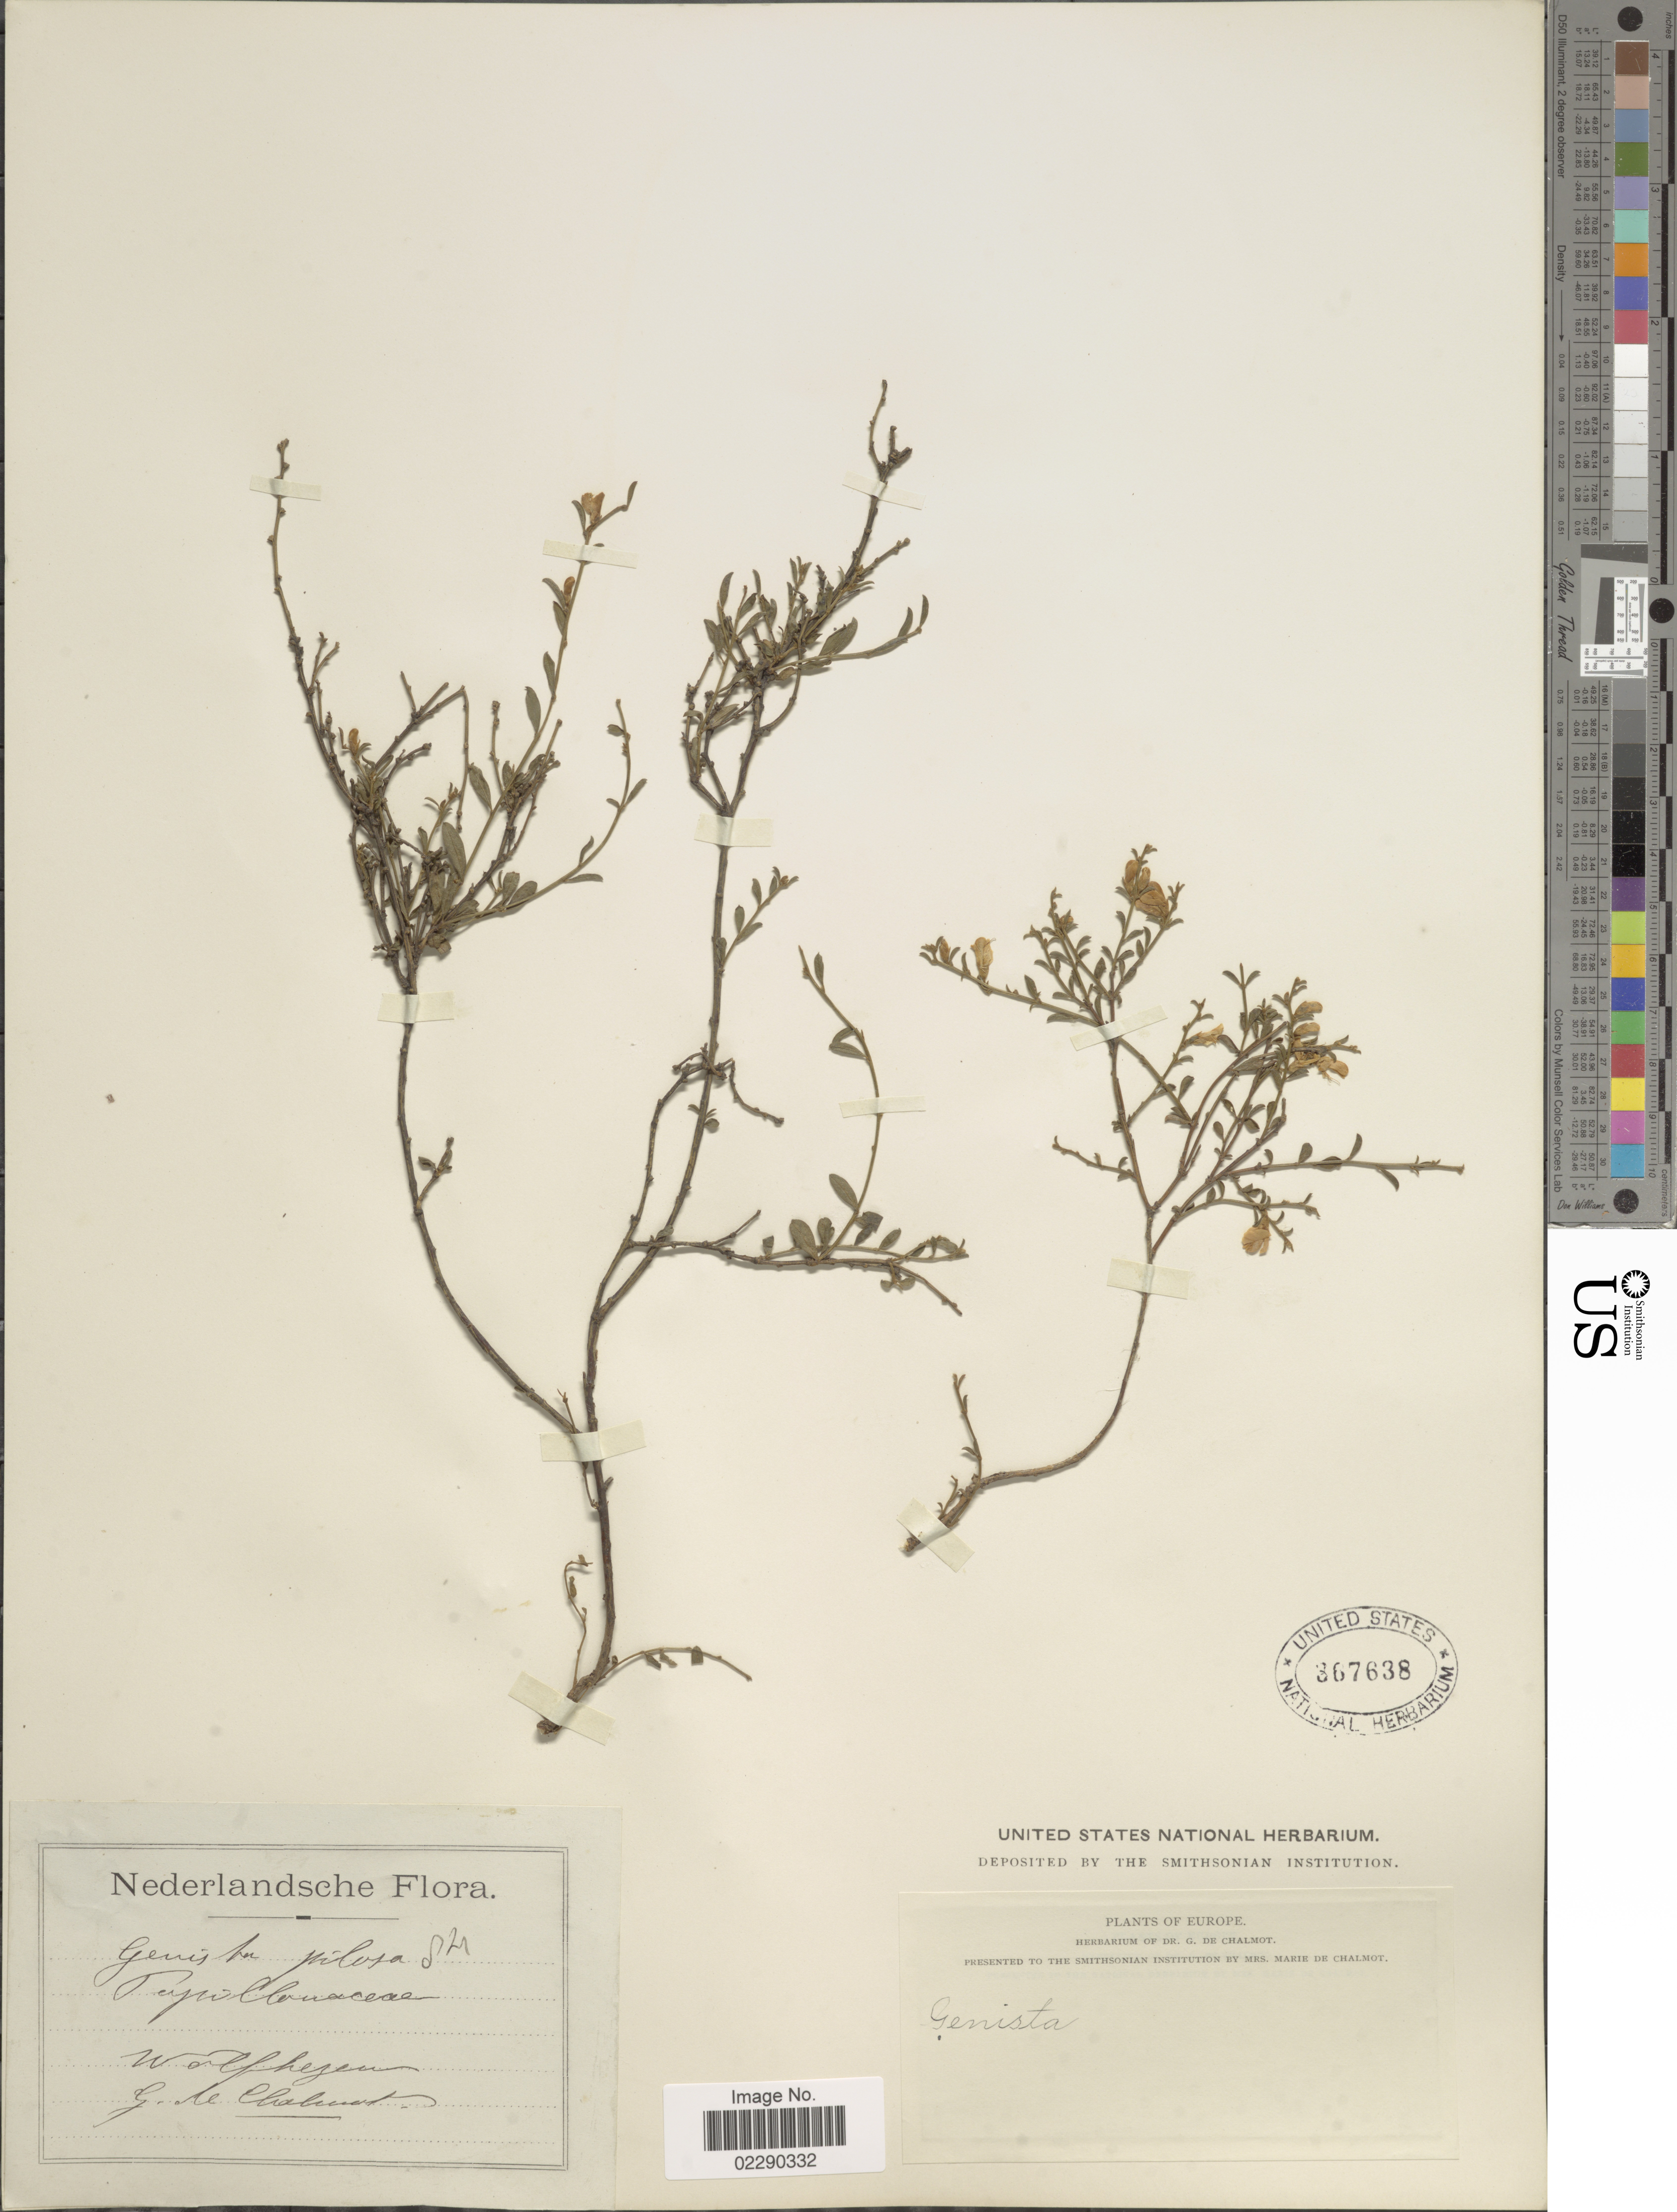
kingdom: Plantae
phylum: Tracheophyta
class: Magnoliopsida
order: Fabales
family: Fabaceae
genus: Genista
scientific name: Genista pilosa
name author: L.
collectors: G. de Chalmot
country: Netherlands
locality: Europe, Wolfhezen.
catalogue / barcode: US 367638